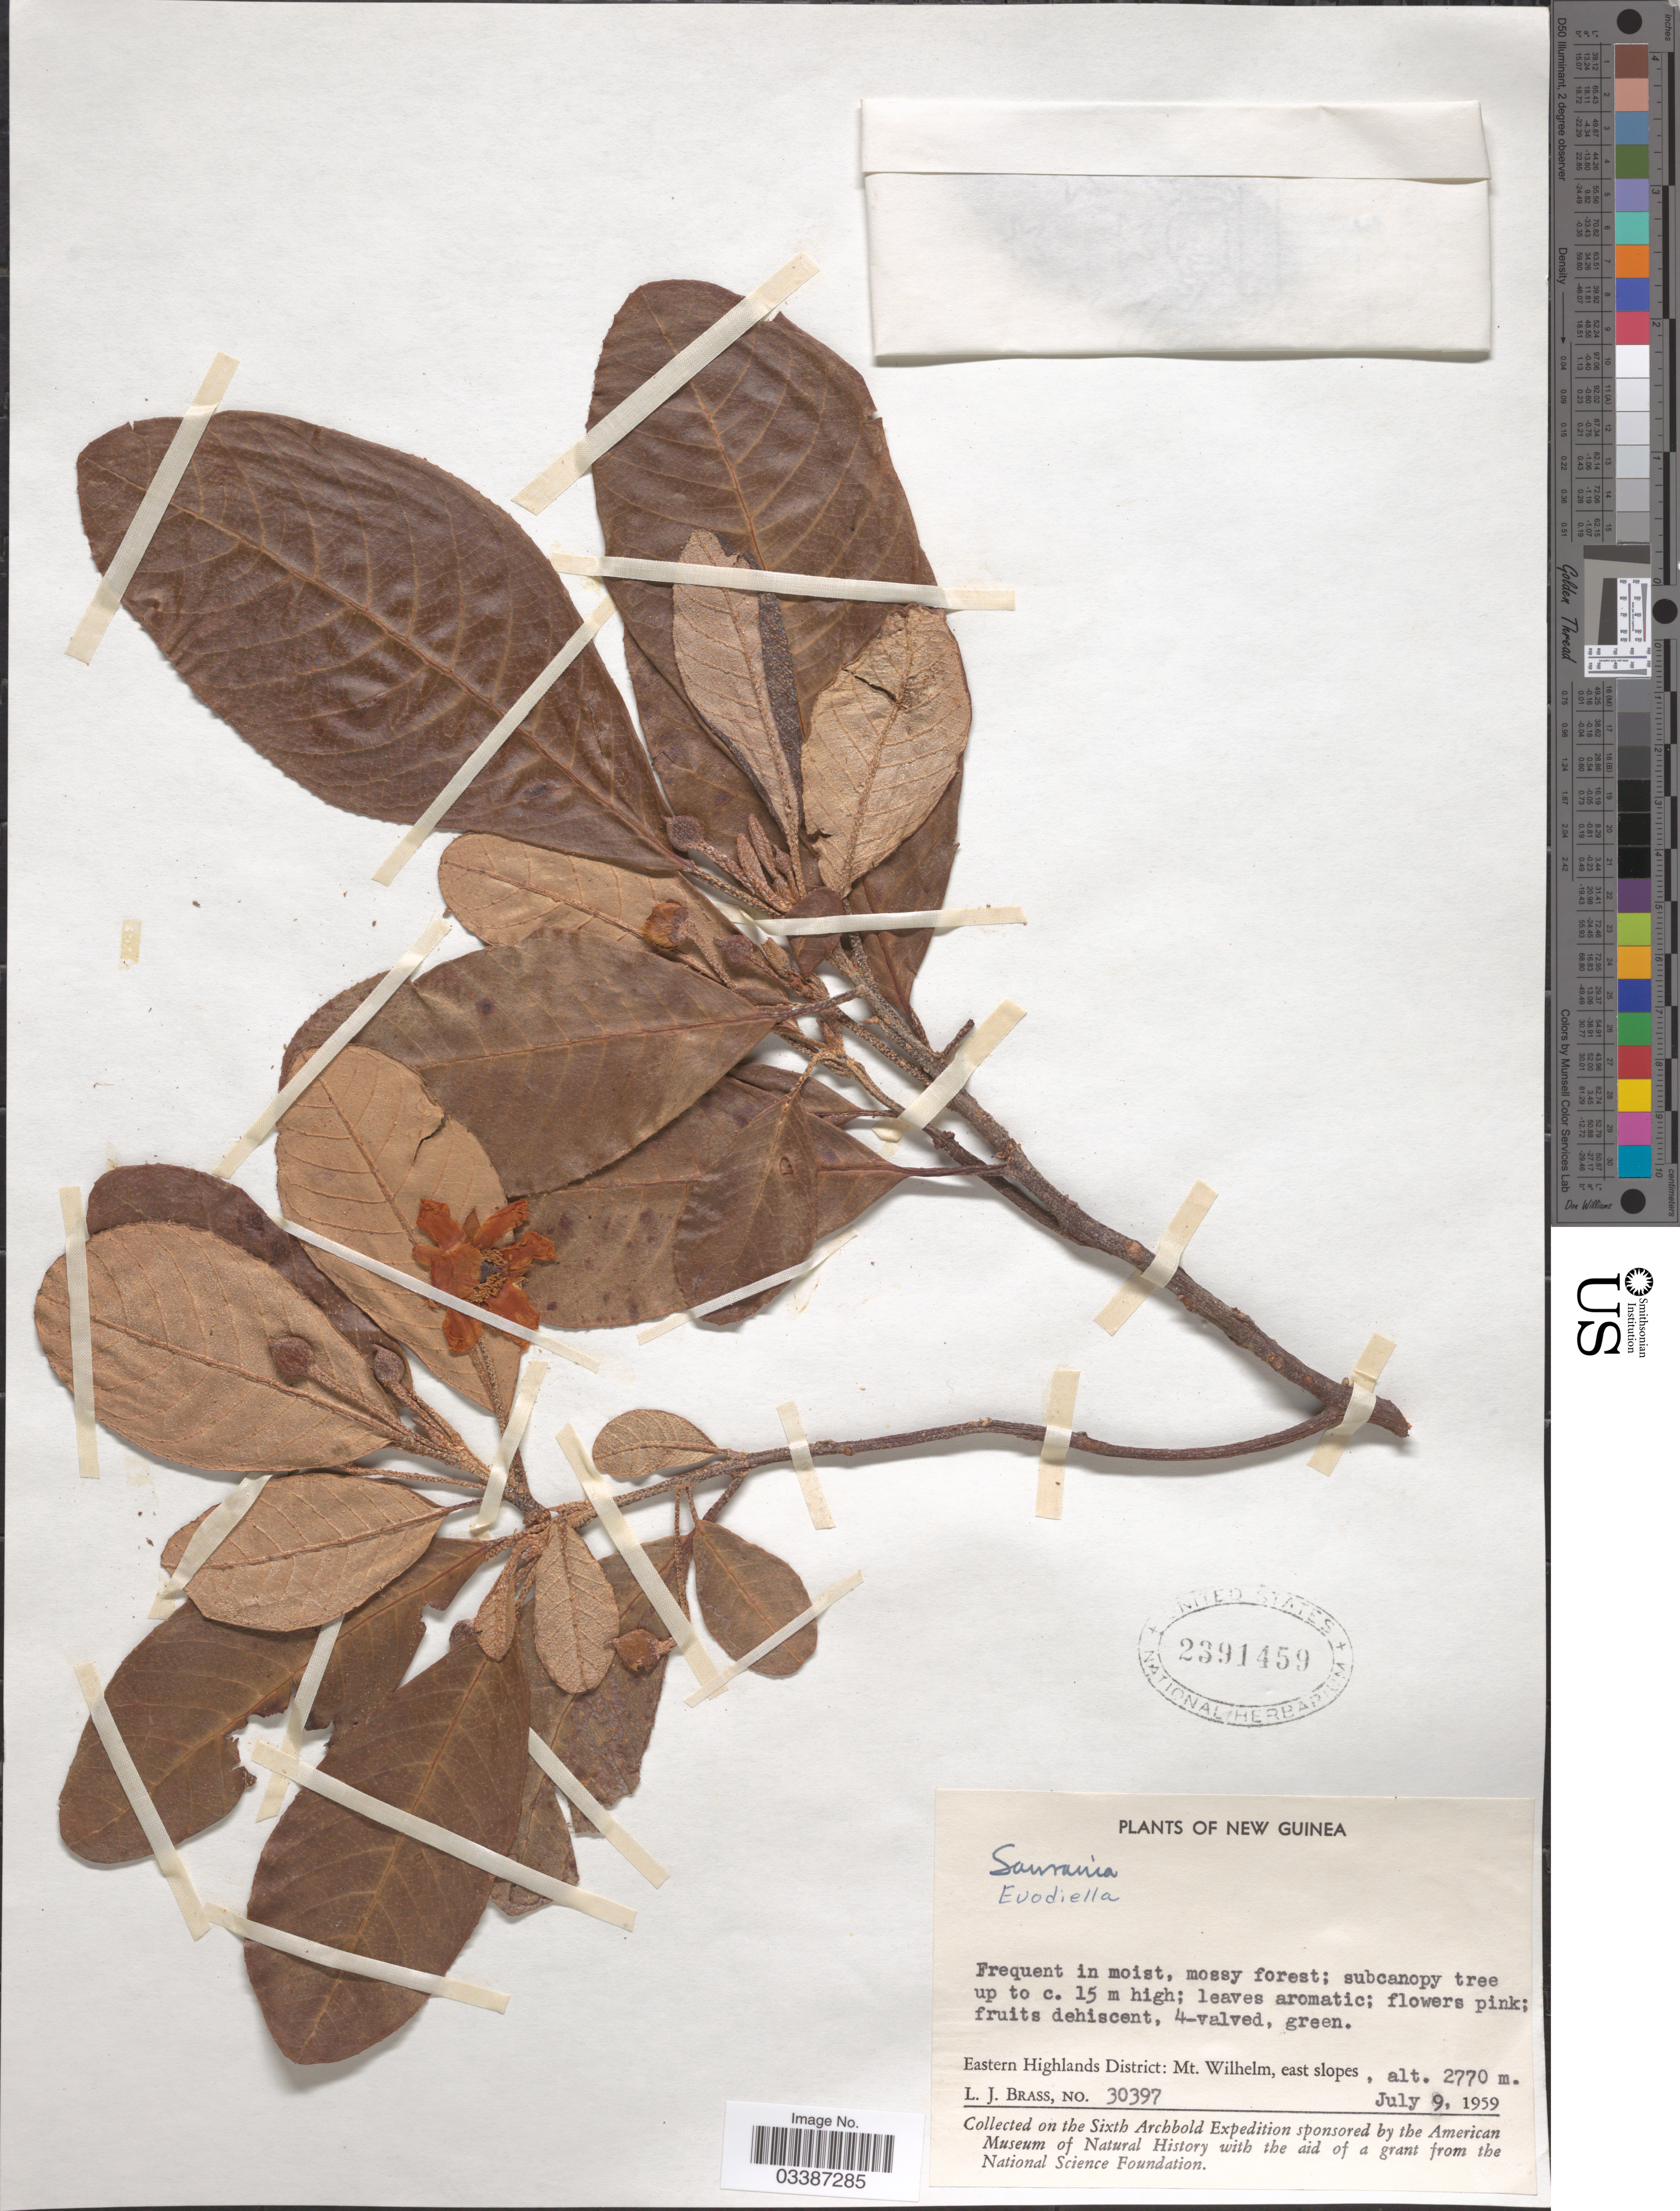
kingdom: Plantae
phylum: Tracheophyta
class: Magnoliopsida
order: Ericales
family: Actinidiaceae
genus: Saurauia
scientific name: Saurauia sp.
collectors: L. J. Brass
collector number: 30397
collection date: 1959-07-09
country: Papua New Guinea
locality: New Guinea. Eastern Highlands District: Mt. Wilhelm, east slopes.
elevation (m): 2770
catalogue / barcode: US 2391459